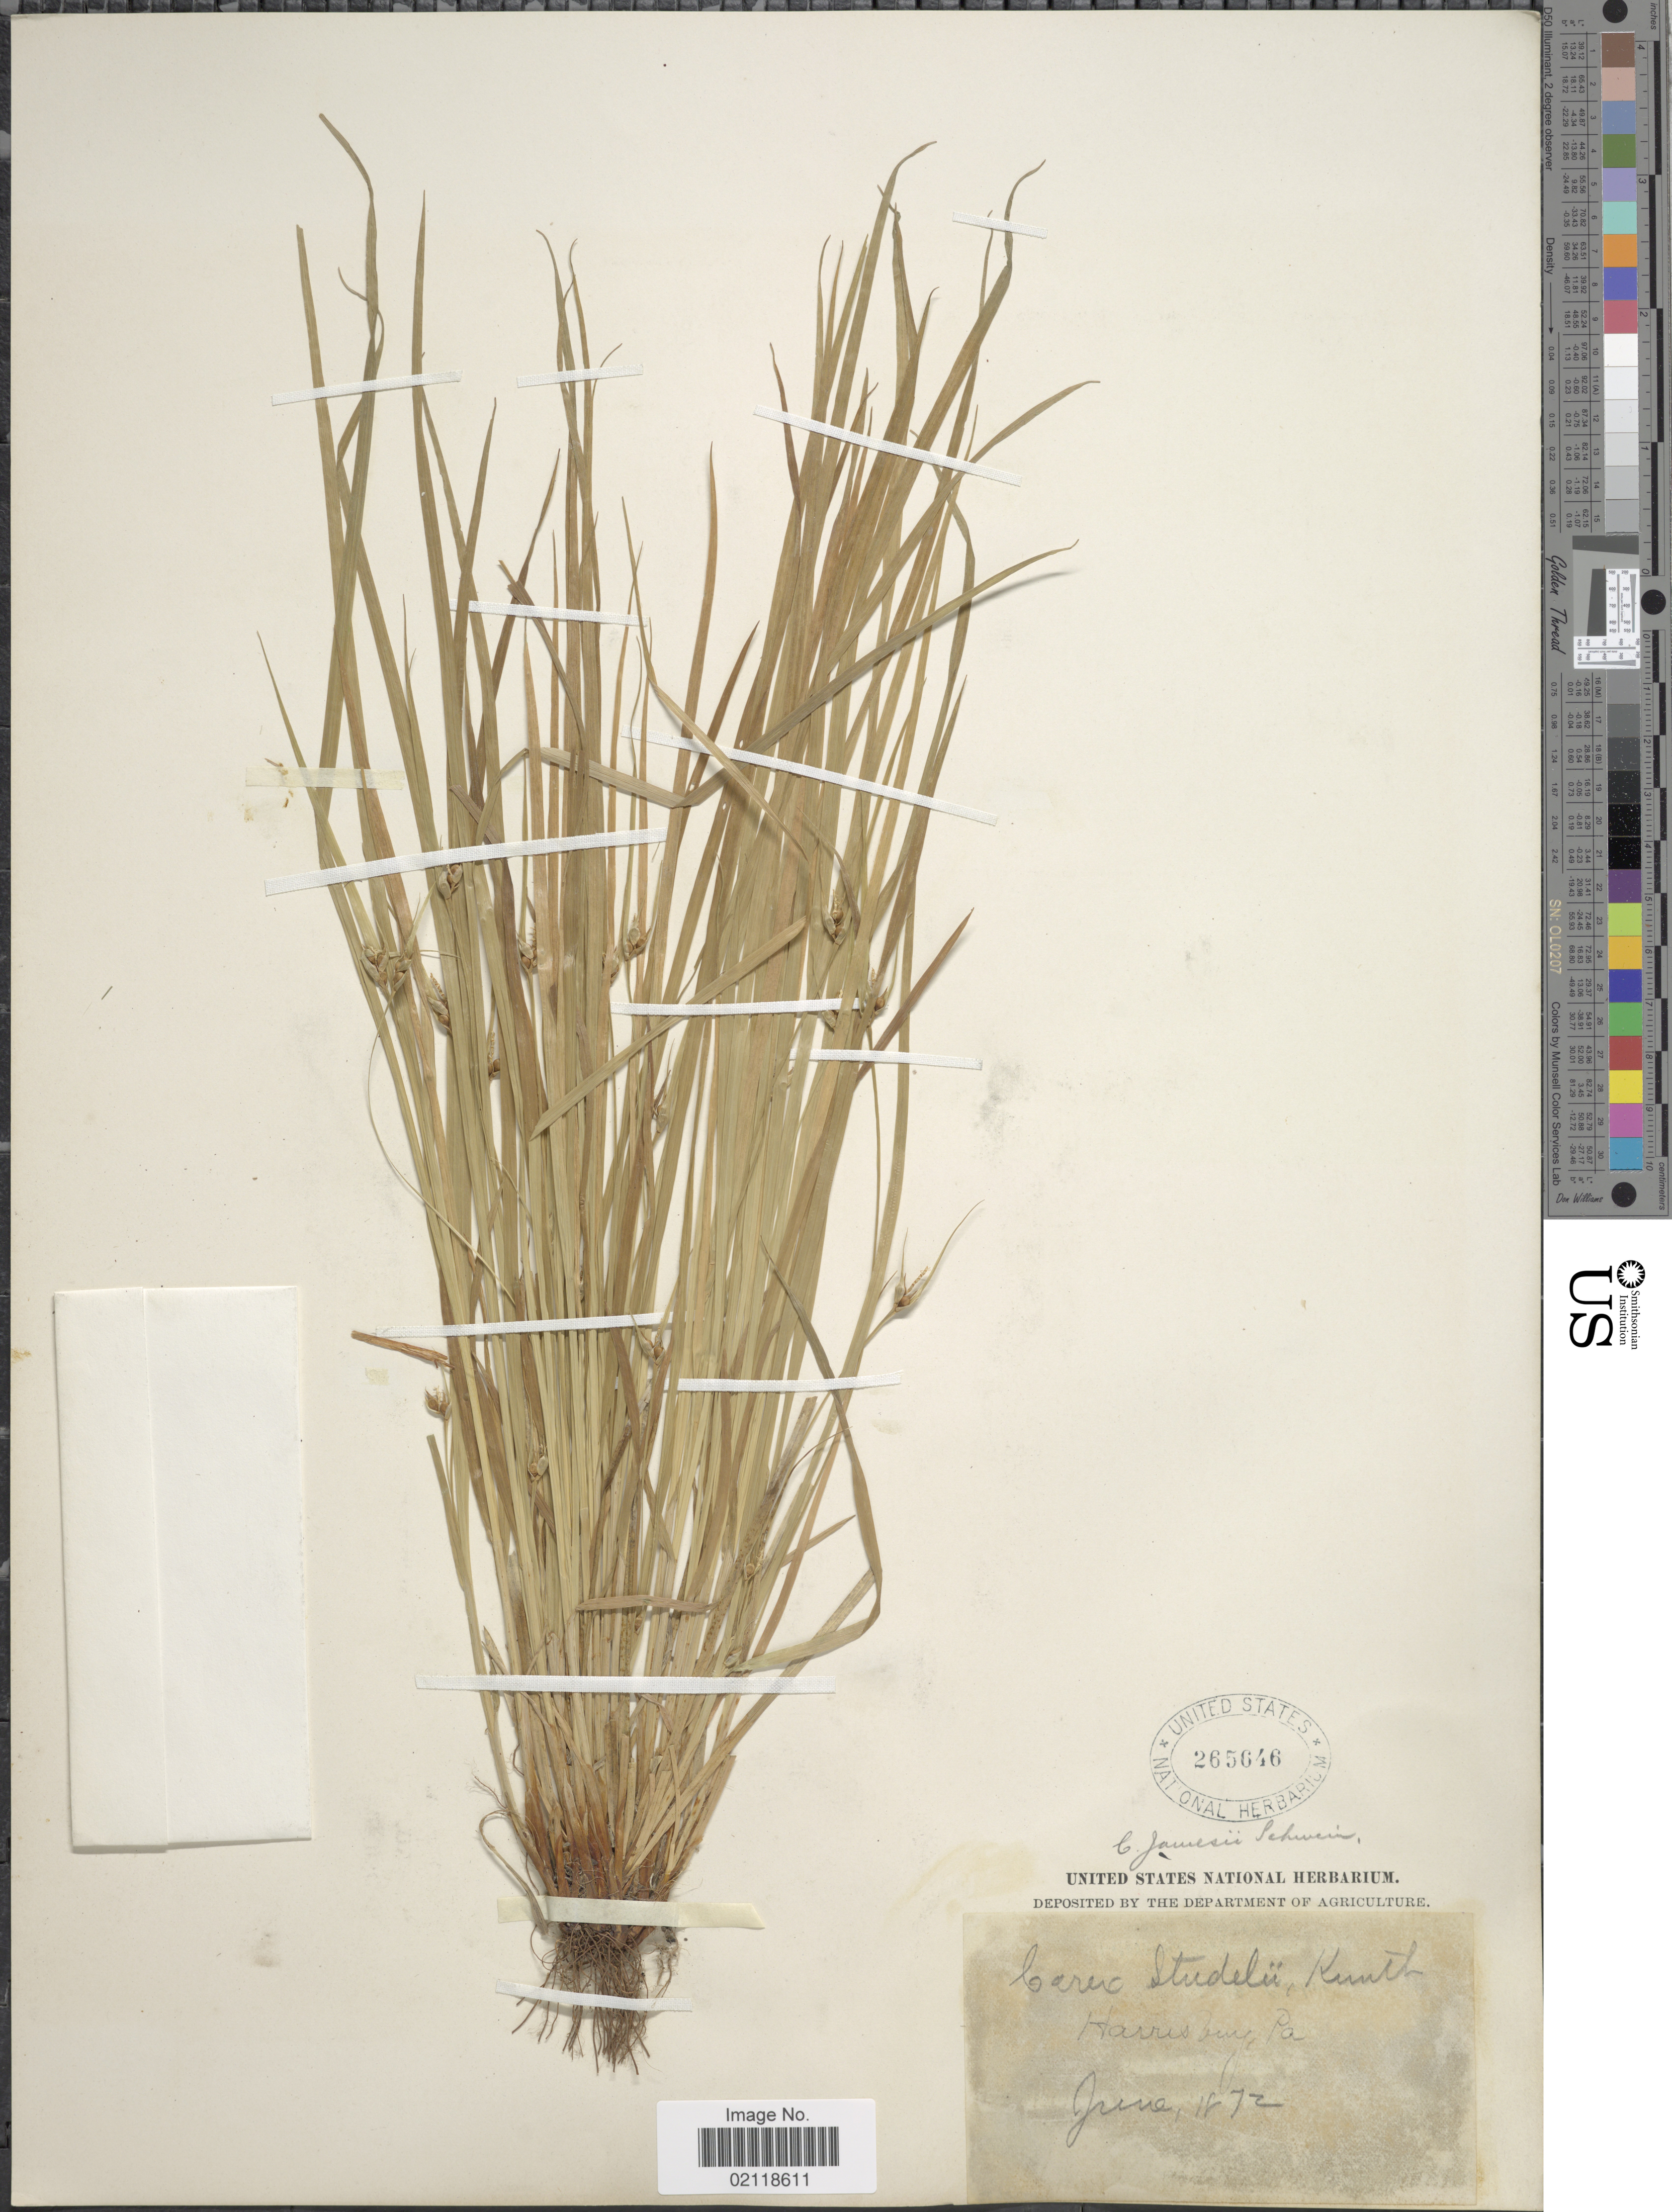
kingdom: Plantae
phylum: Tracheophyta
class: Liliopsida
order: Poales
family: Cyperaceae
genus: Carex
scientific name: Carex jamesii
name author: Schwein.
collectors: ex herb. U. S. Department of Agriculture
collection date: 1872-06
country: United States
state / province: Pennsylvania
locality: Harrisburg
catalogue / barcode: US 265646